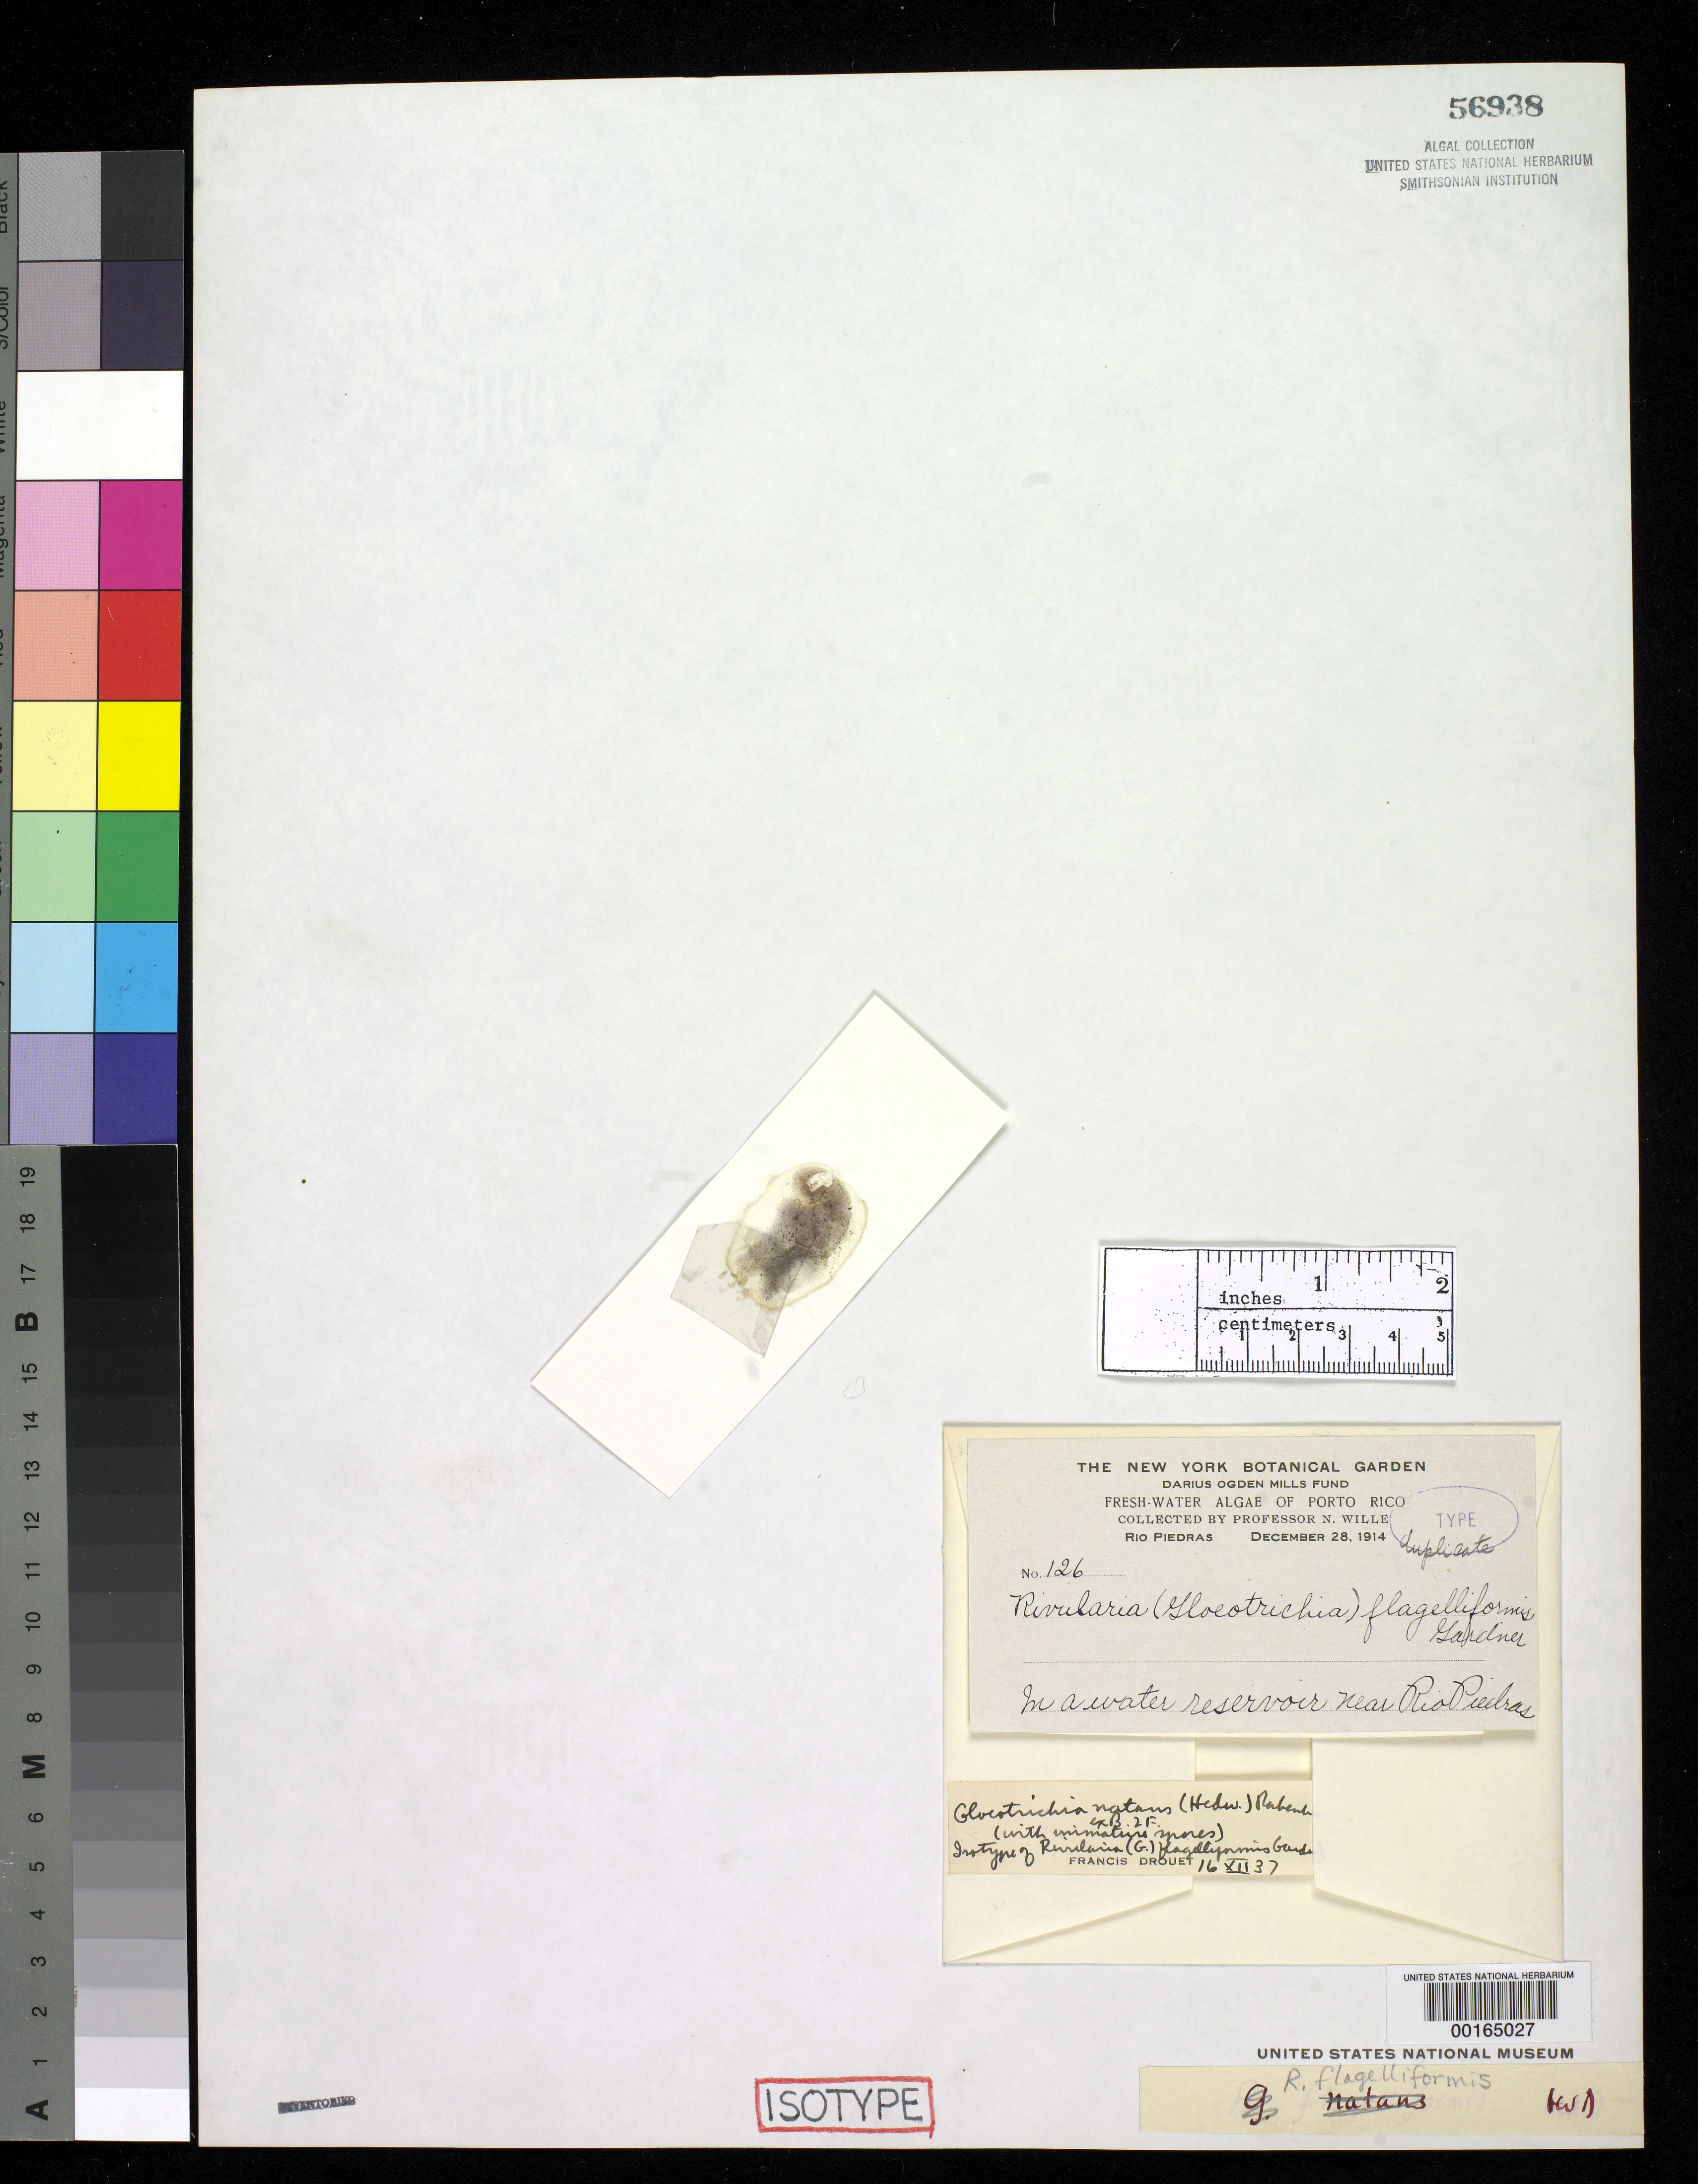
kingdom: Bacteria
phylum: Cyanobacteria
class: Cyanobacteriia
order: Cyanobacteriales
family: Nostocaceae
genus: Rivularia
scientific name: Rivularia flagelliformis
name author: N.L. Gardner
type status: Isotype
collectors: N. Wille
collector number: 126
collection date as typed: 28 Dec 1914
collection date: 1914-12-28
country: Puerto Rico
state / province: San Juan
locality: Reservoir near Rio Piedras.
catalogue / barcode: US 56938